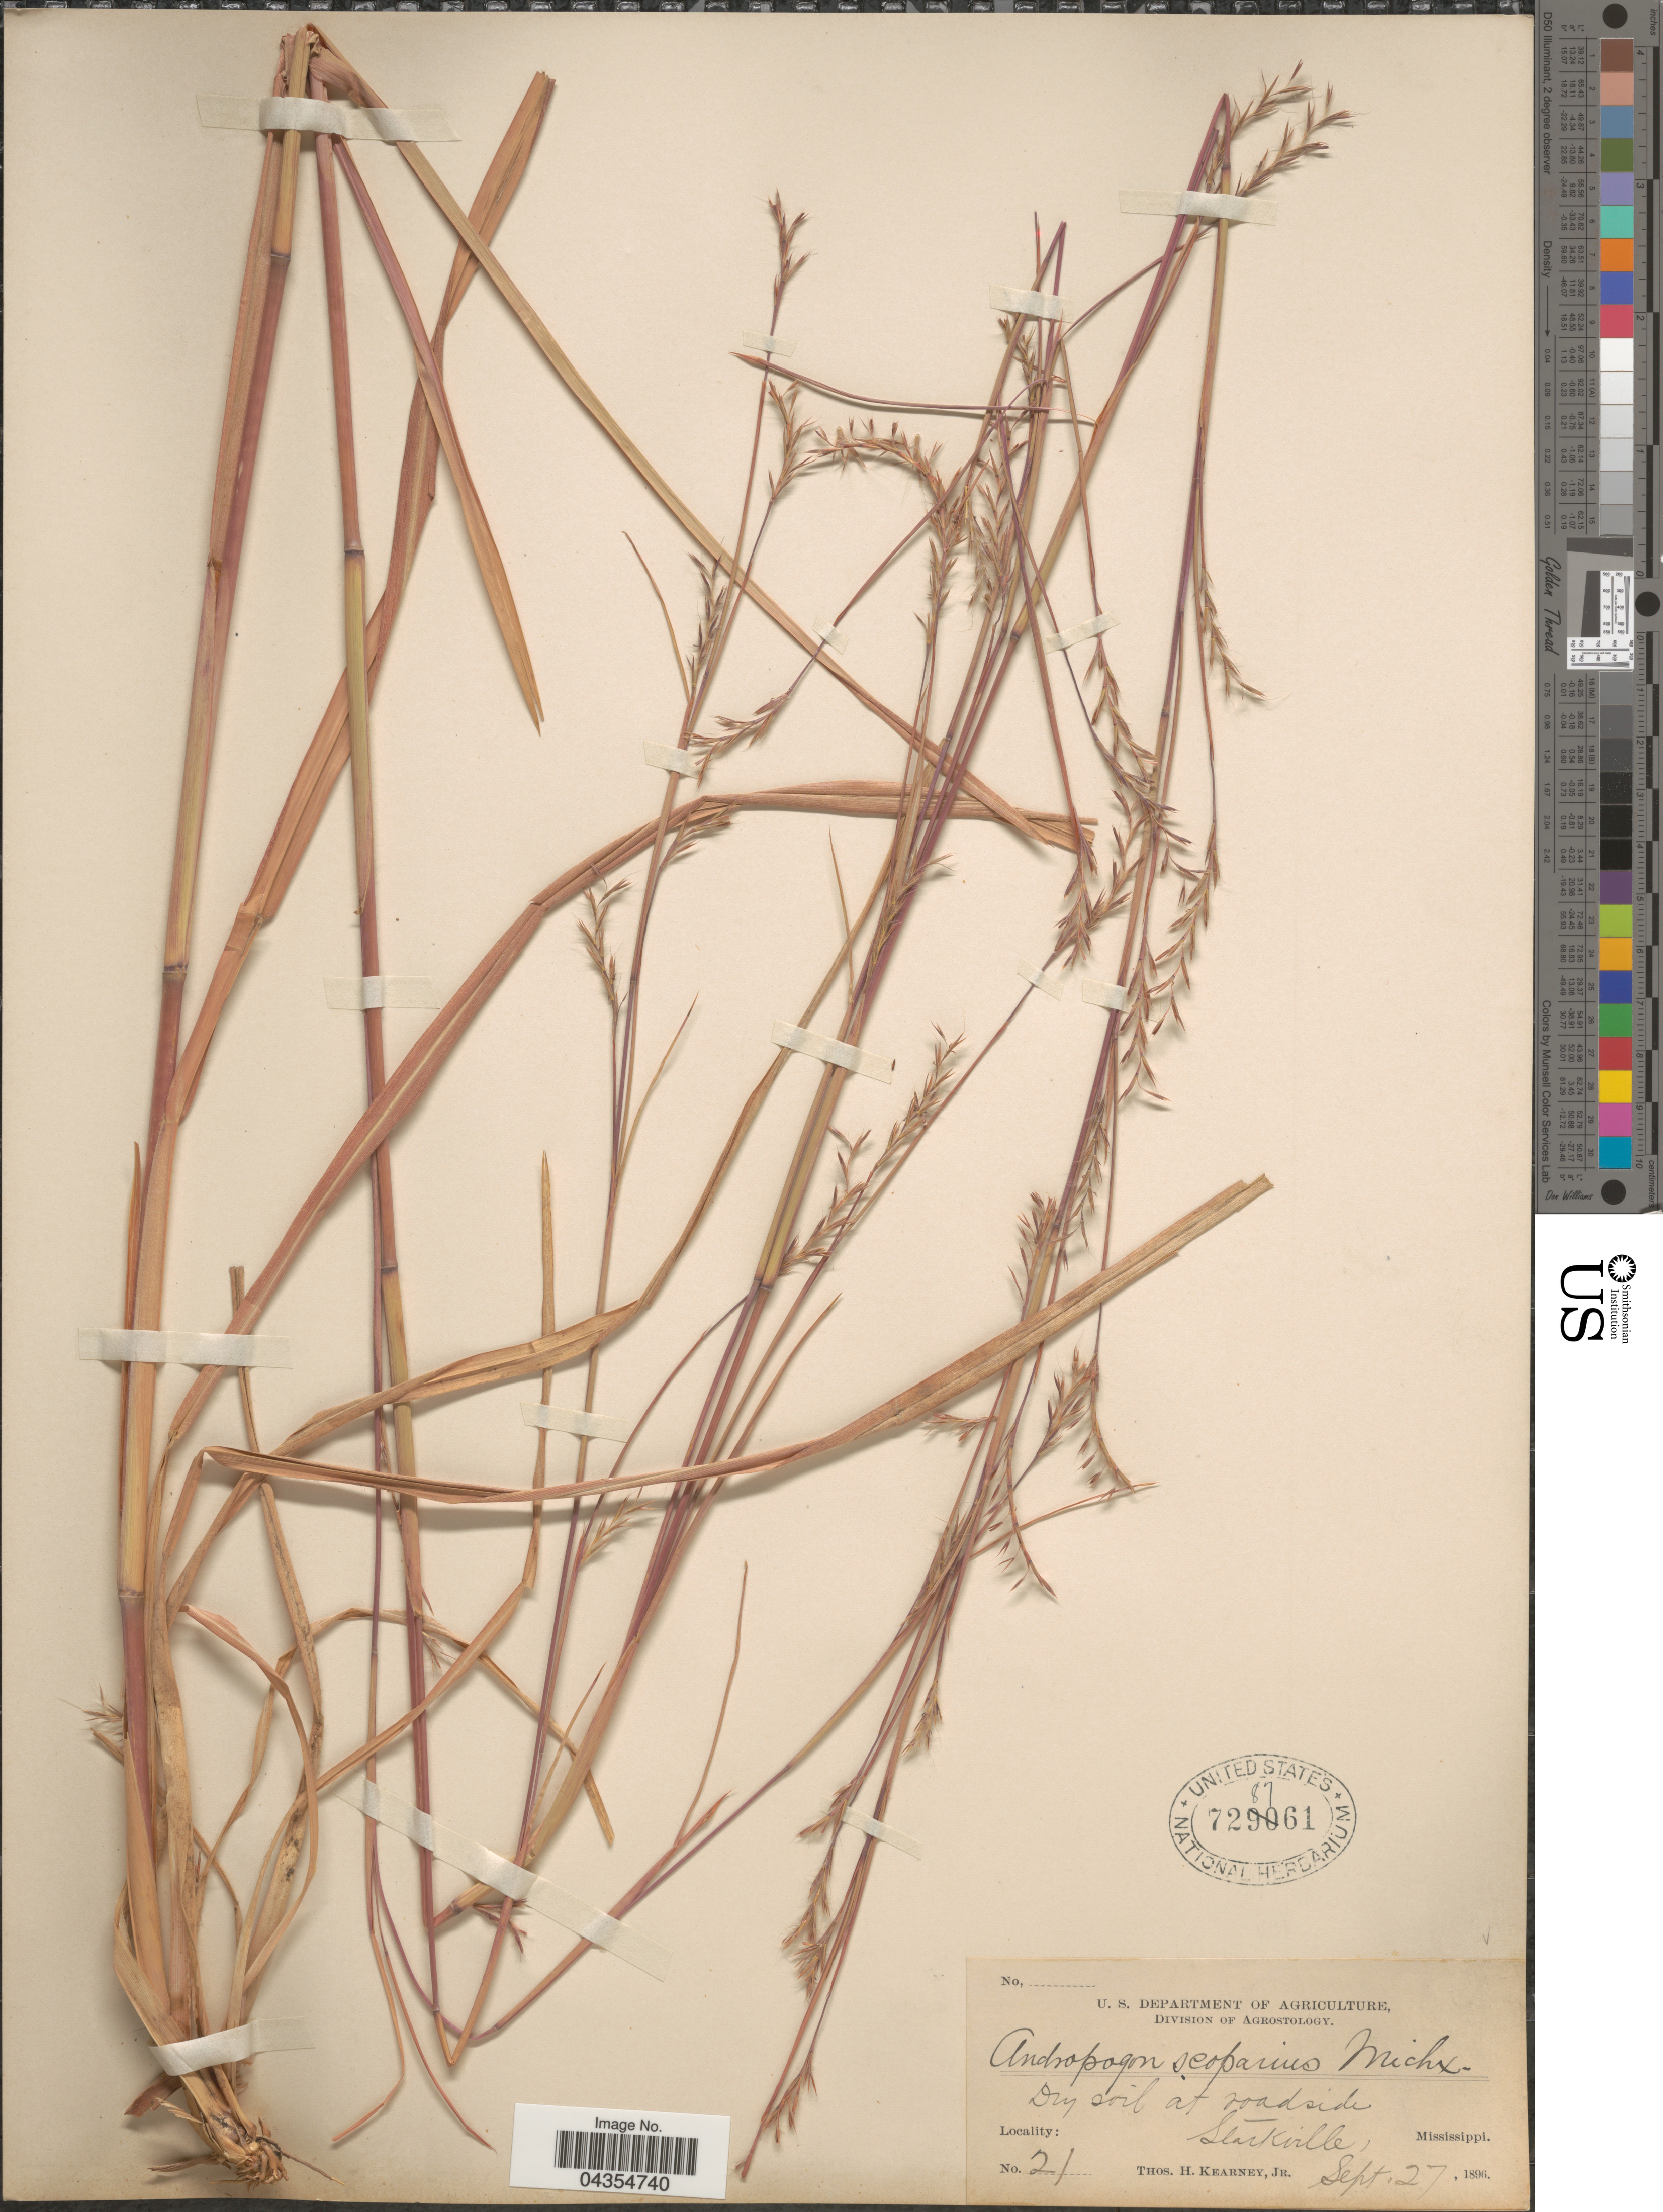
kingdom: Plantae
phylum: Tracheophyta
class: Liliopsida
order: Poales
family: Poaceae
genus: Schizachyrium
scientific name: Schizachyrium sanguineum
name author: (Retz.) Alston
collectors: T. H. Kearney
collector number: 21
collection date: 1896-09-27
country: United States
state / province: Mississippi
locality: Starkville.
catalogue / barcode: US 728761